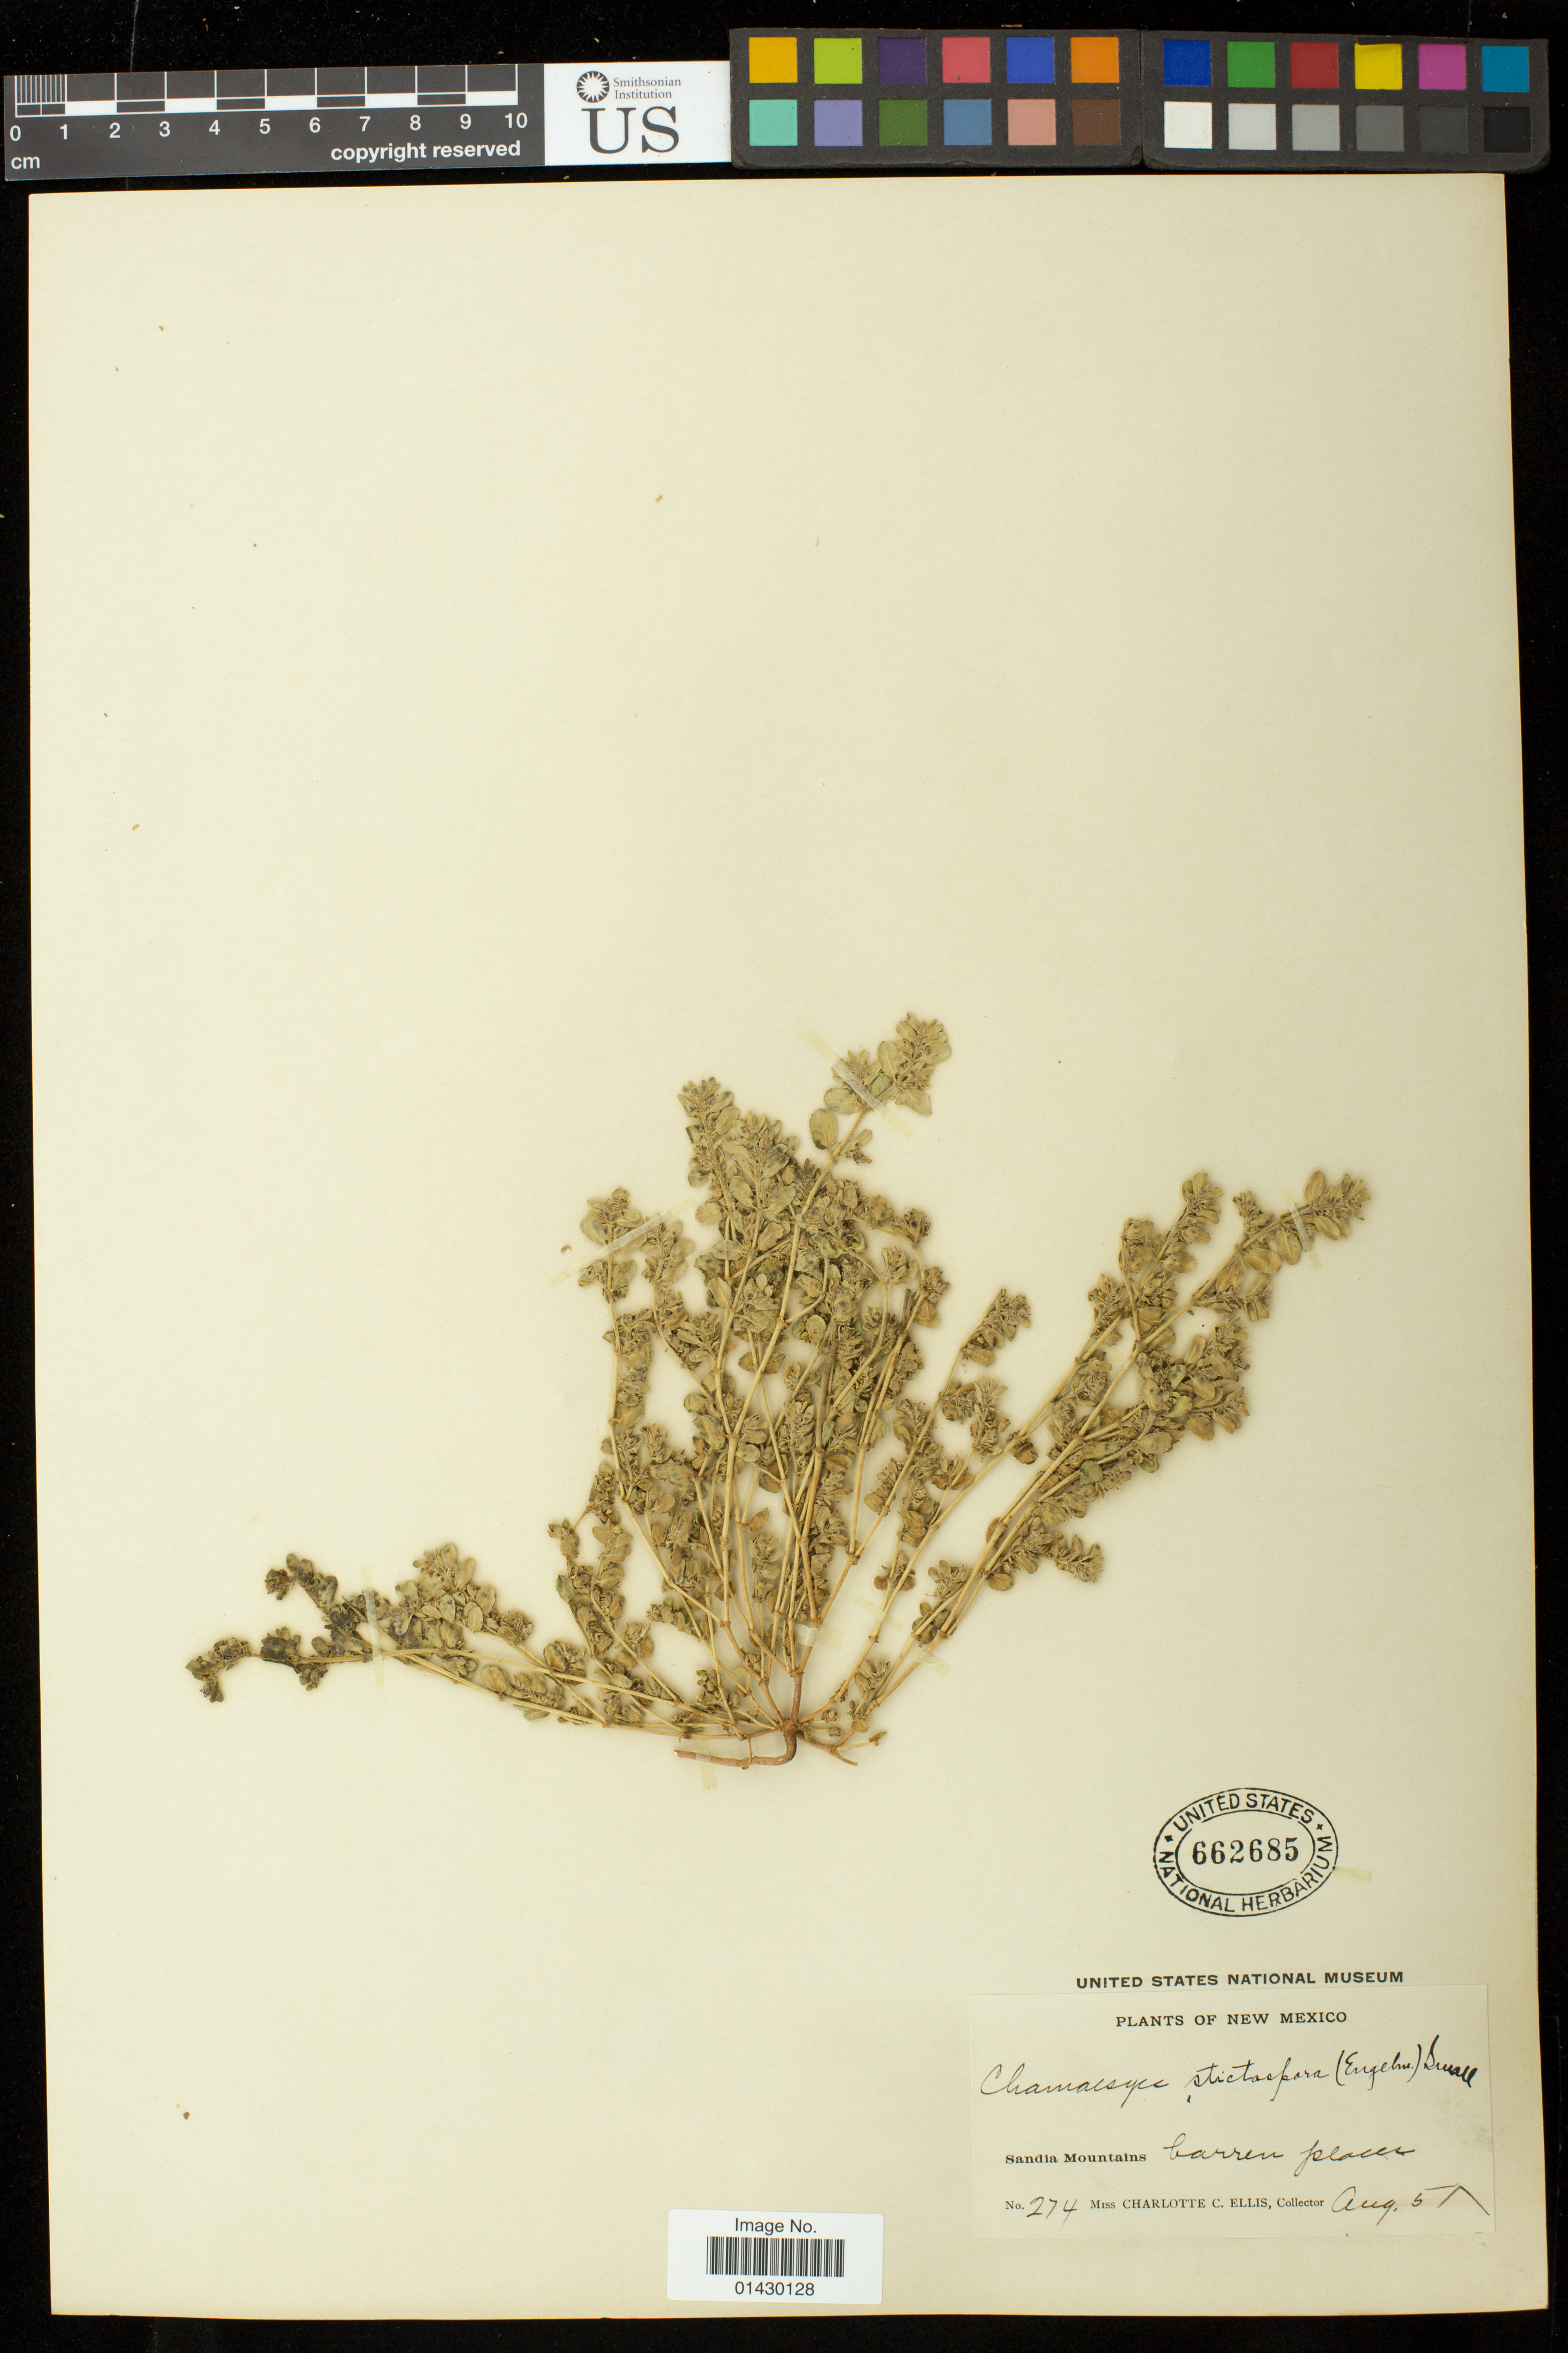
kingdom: Plantae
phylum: Tracheophyta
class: Magnoliopsida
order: Malpighiales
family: Euphorbiaceae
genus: Euphorbia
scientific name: Euphorbia stictospora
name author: Engelm.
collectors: C. C. Ellis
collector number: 274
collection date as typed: Aug 5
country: United States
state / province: New Mexico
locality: Sandia Mountains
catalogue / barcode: US 662685